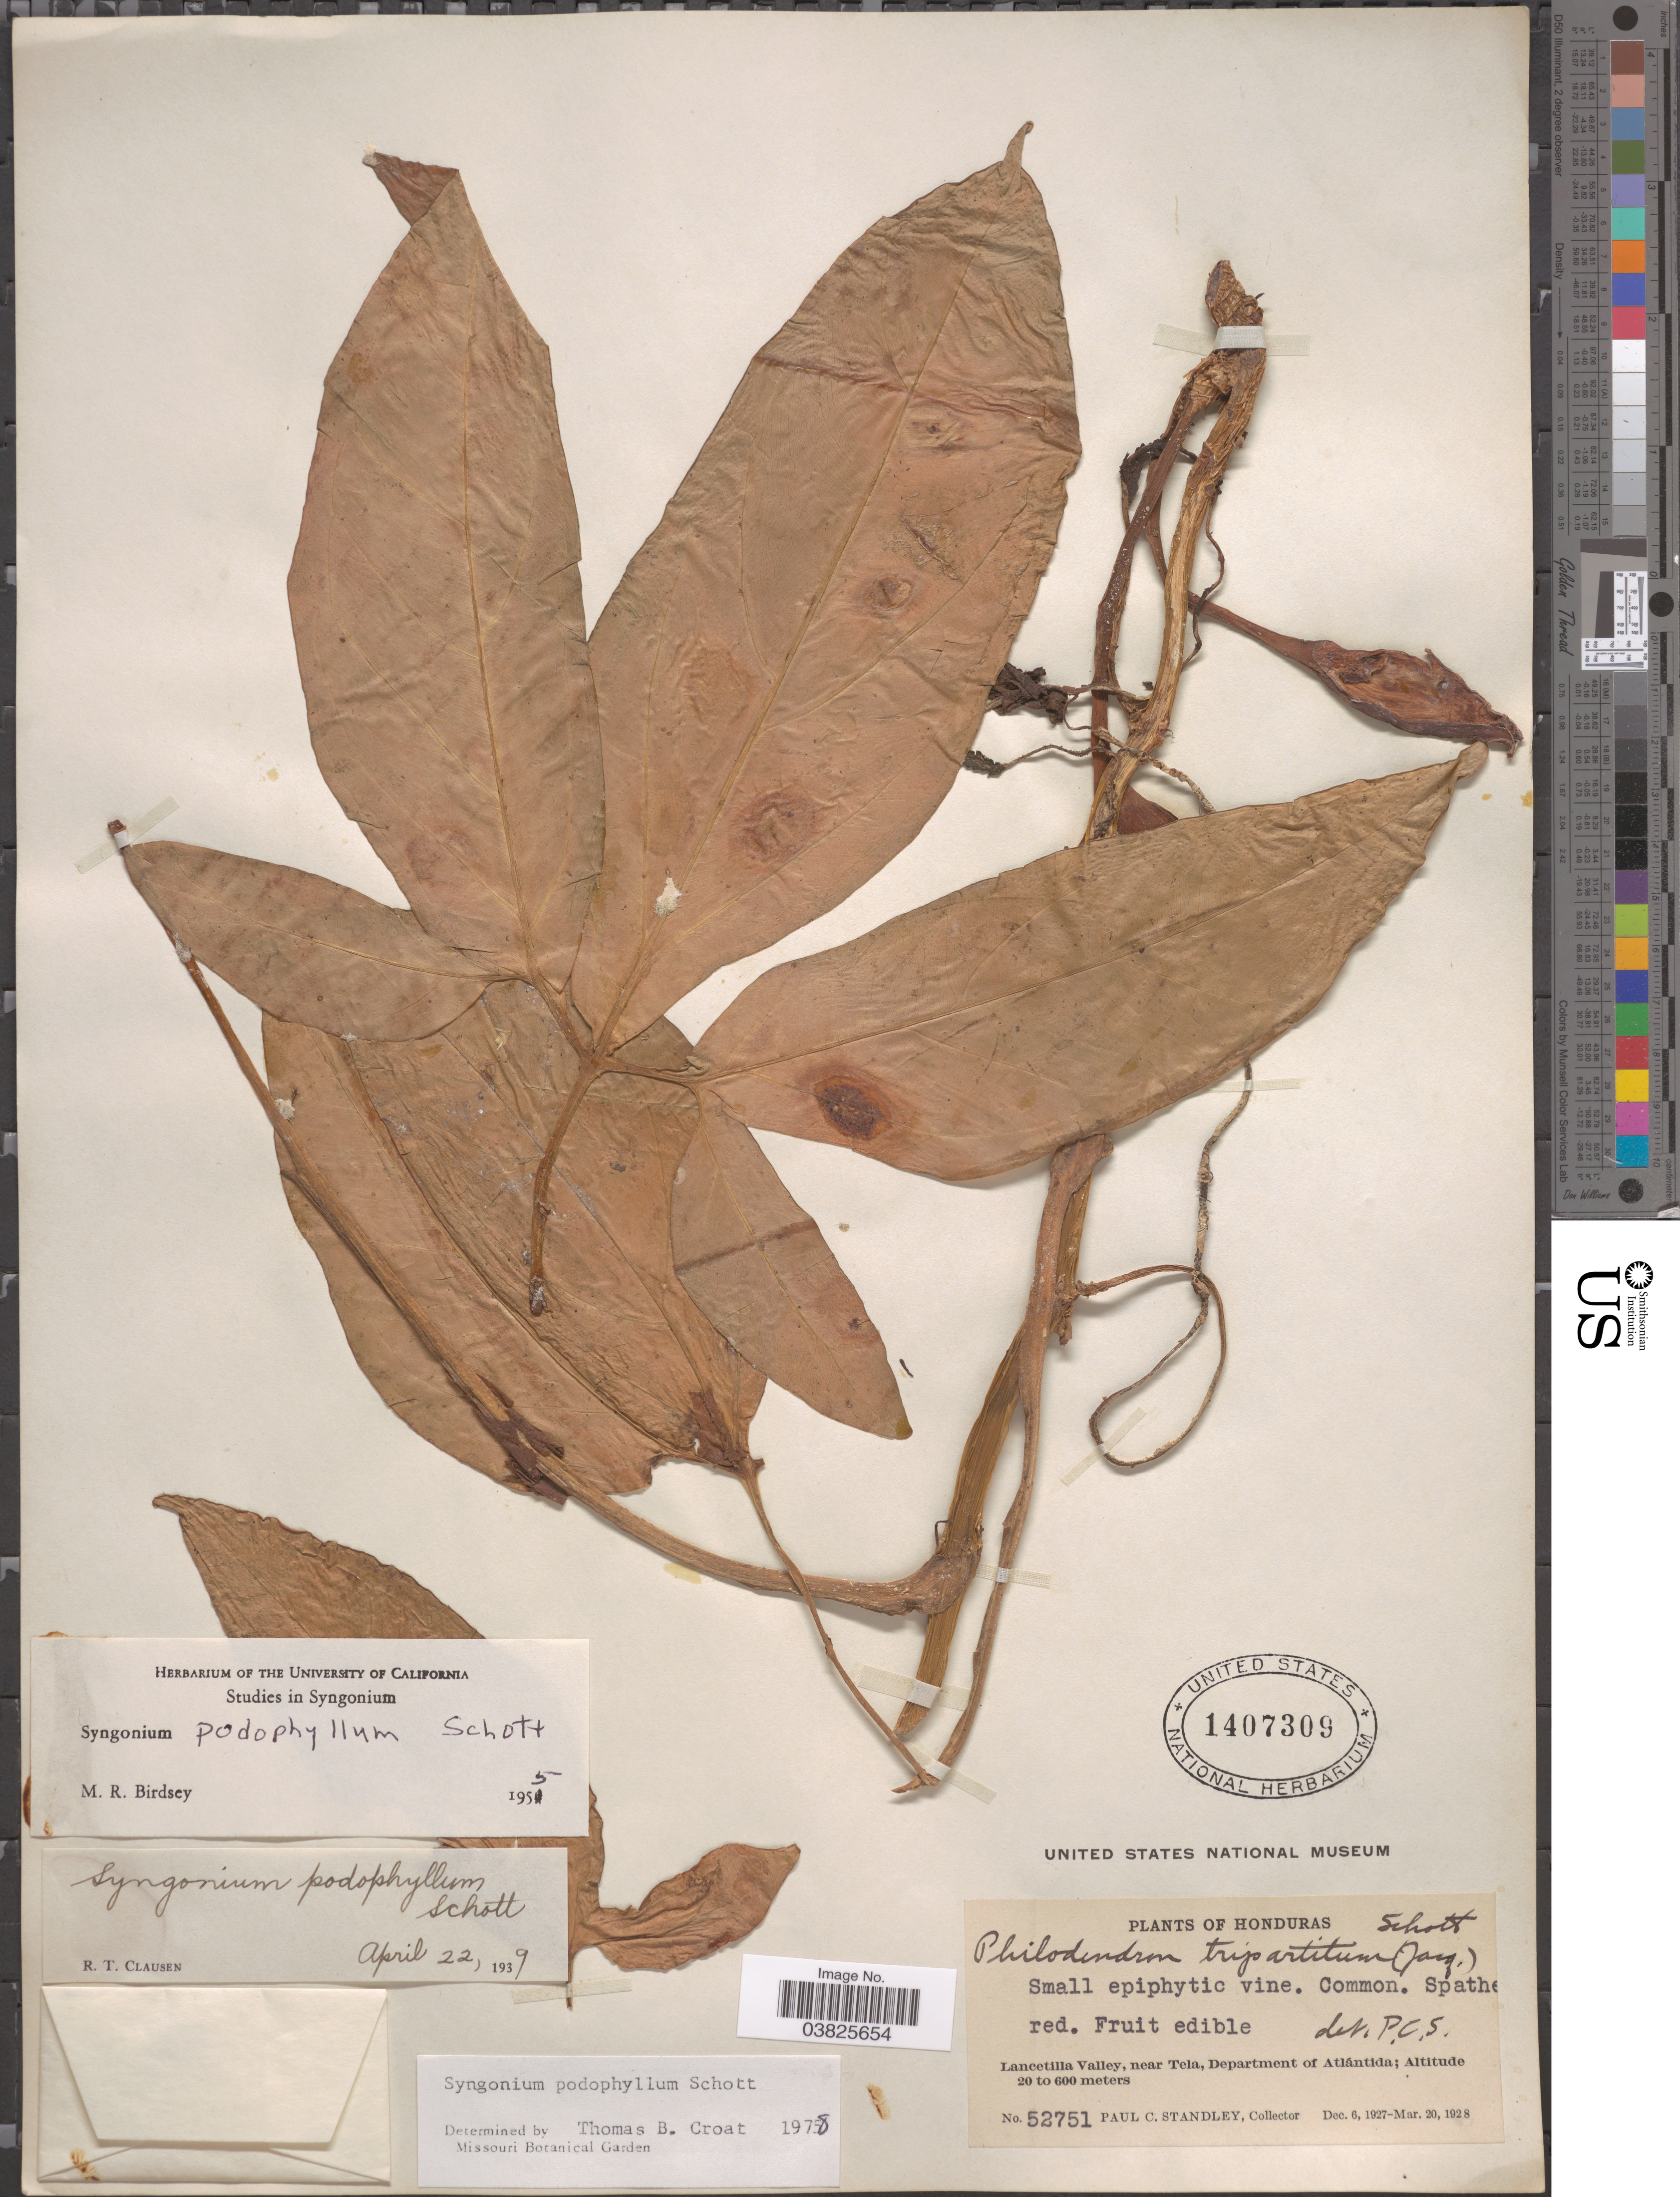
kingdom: Plantae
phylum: Tracheophyta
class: Liliopsida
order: Alismatales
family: Araceae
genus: Syngonium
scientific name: Syngonium podophyllum 'Lemon-Lime'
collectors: P. C. Standley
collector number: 52751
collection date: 1927-12-06/1928-03-20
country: Honduras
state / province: Atlantida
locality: Lancetilla Valley, near Tela, Department of Atlántida.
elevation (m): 20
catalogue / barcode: US 1407309